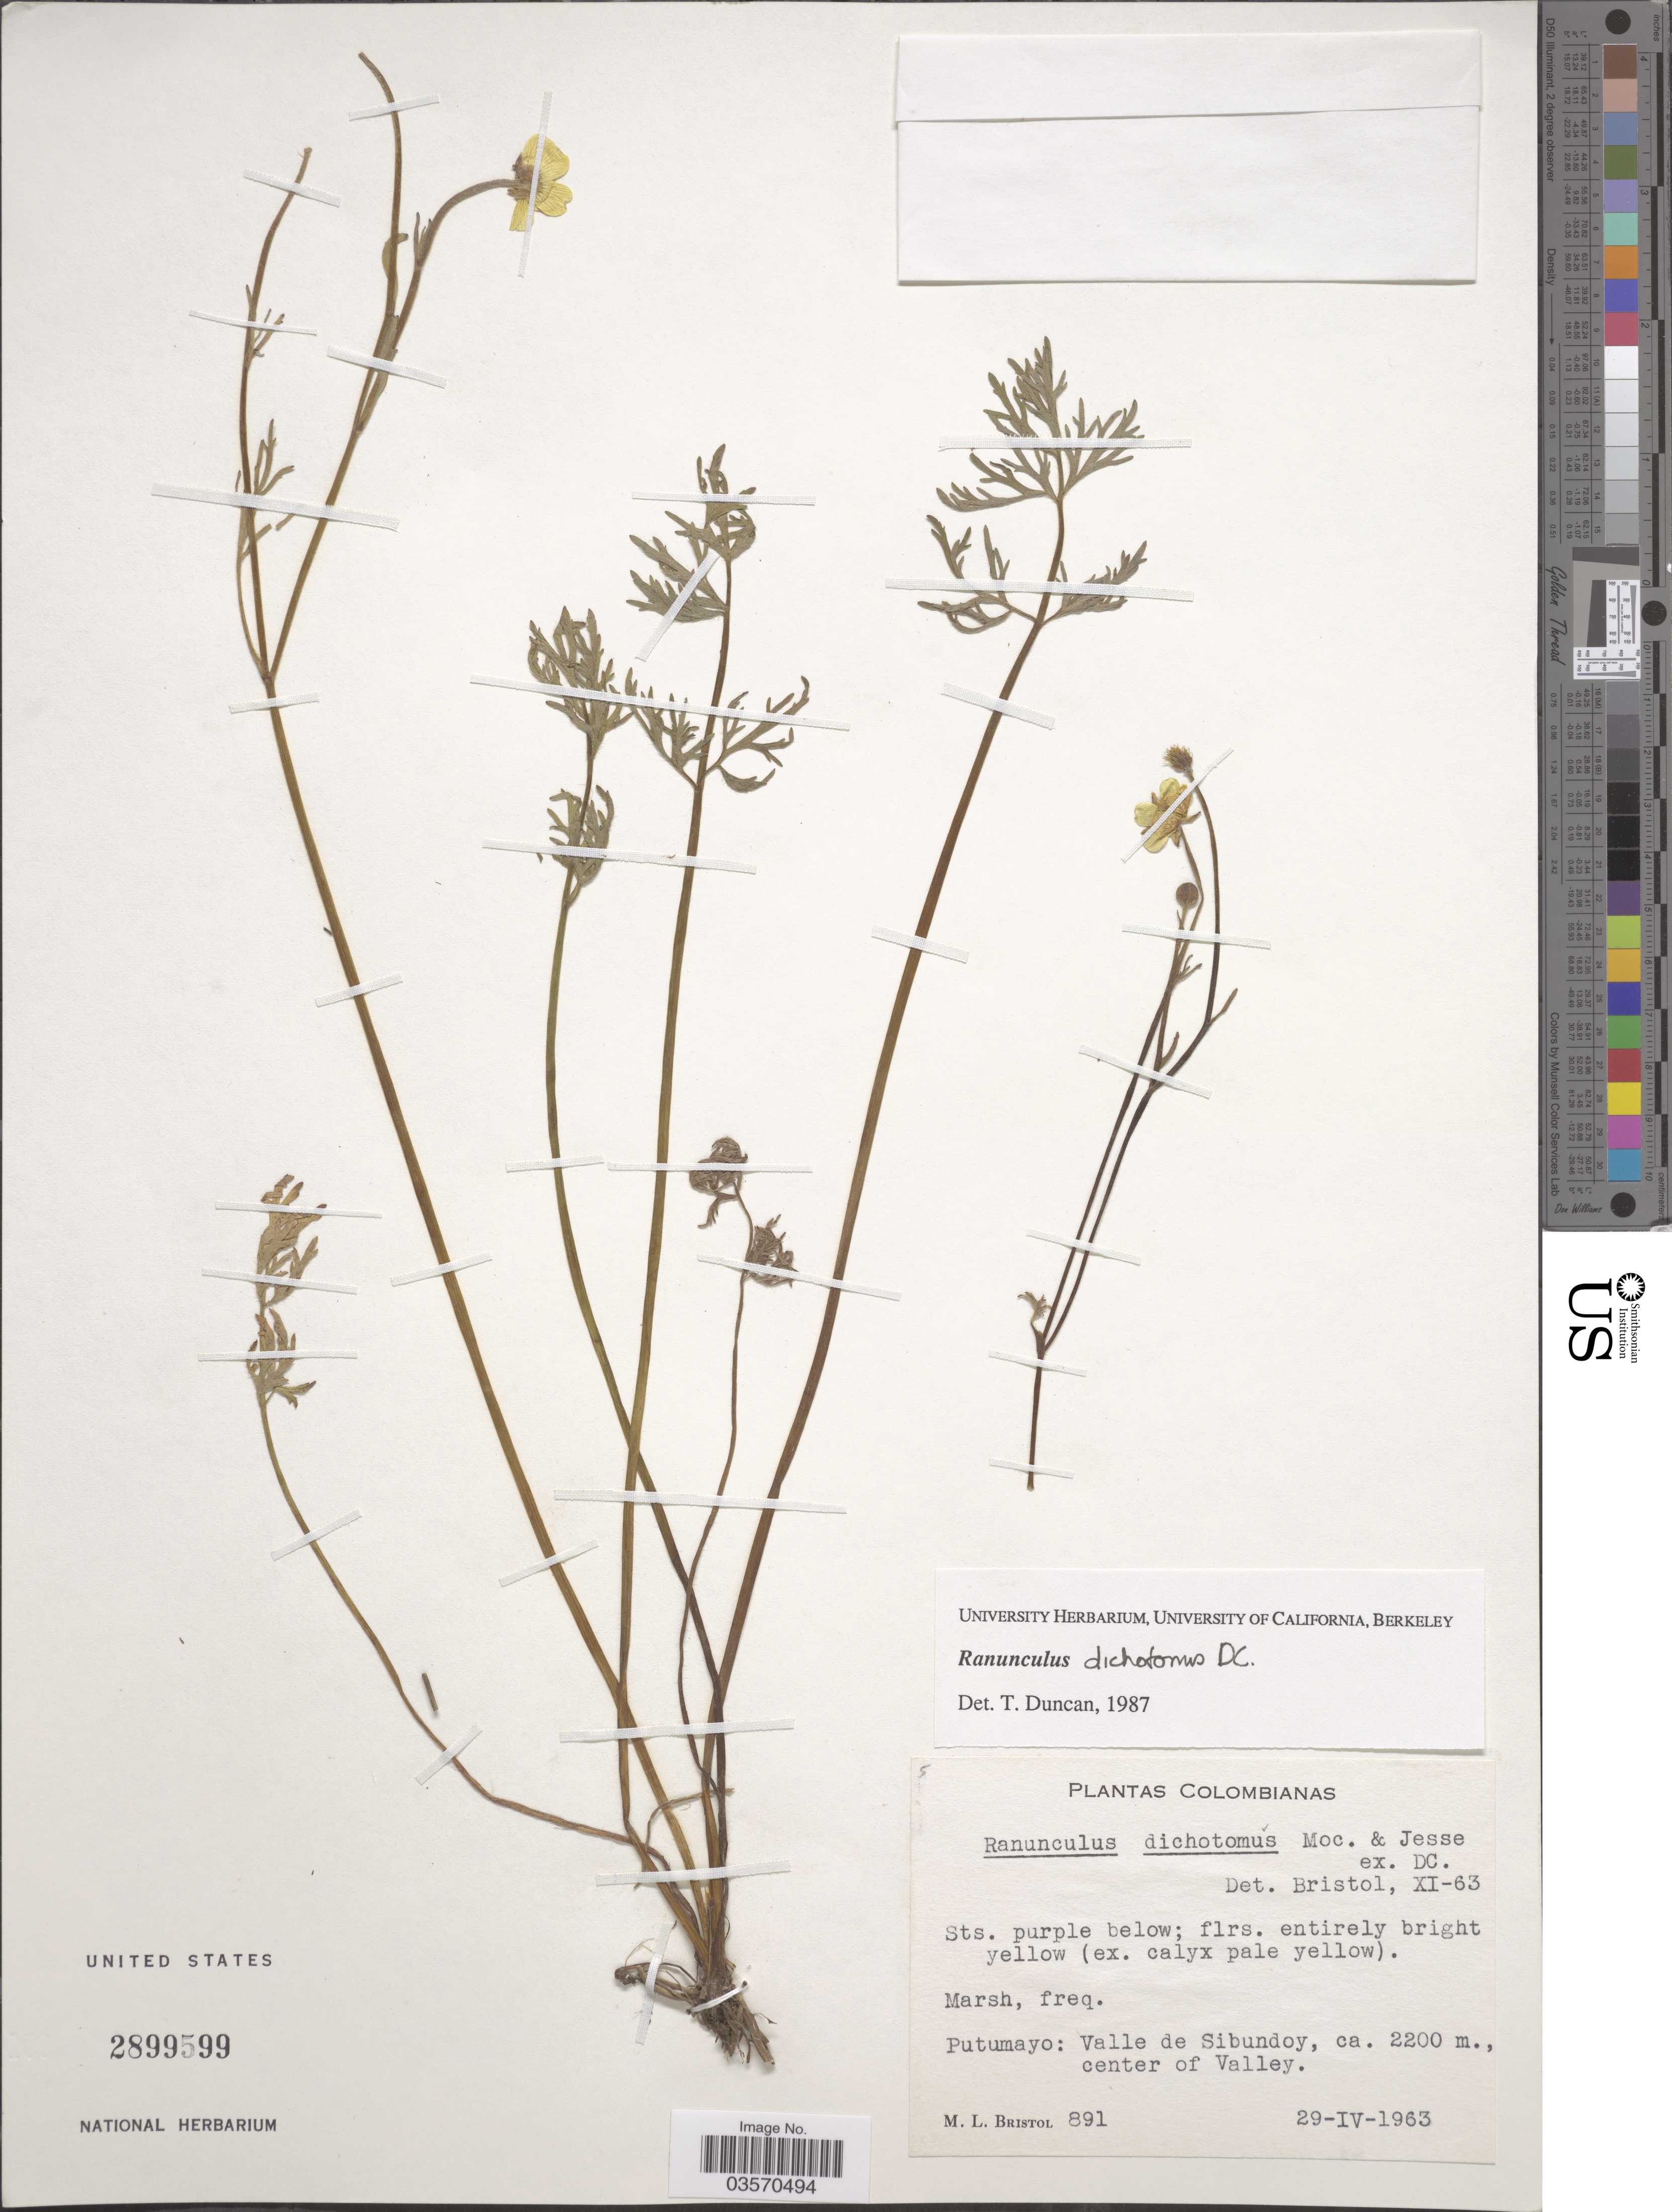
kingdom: Plantae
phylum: Tracheophyta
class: Magnoliopsida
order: Ranunculales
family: Ranunculaceae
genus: Ranunculus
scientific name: Ranunculus dichotomus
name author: Moc. & Sessé ex DC.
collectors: M. L. Bristol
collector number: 891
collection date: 1963-04-29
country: Colombia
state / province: Putumayo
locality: Valle de Sibundoy, center of Valley.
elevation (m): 2200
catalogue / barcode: US 2899599